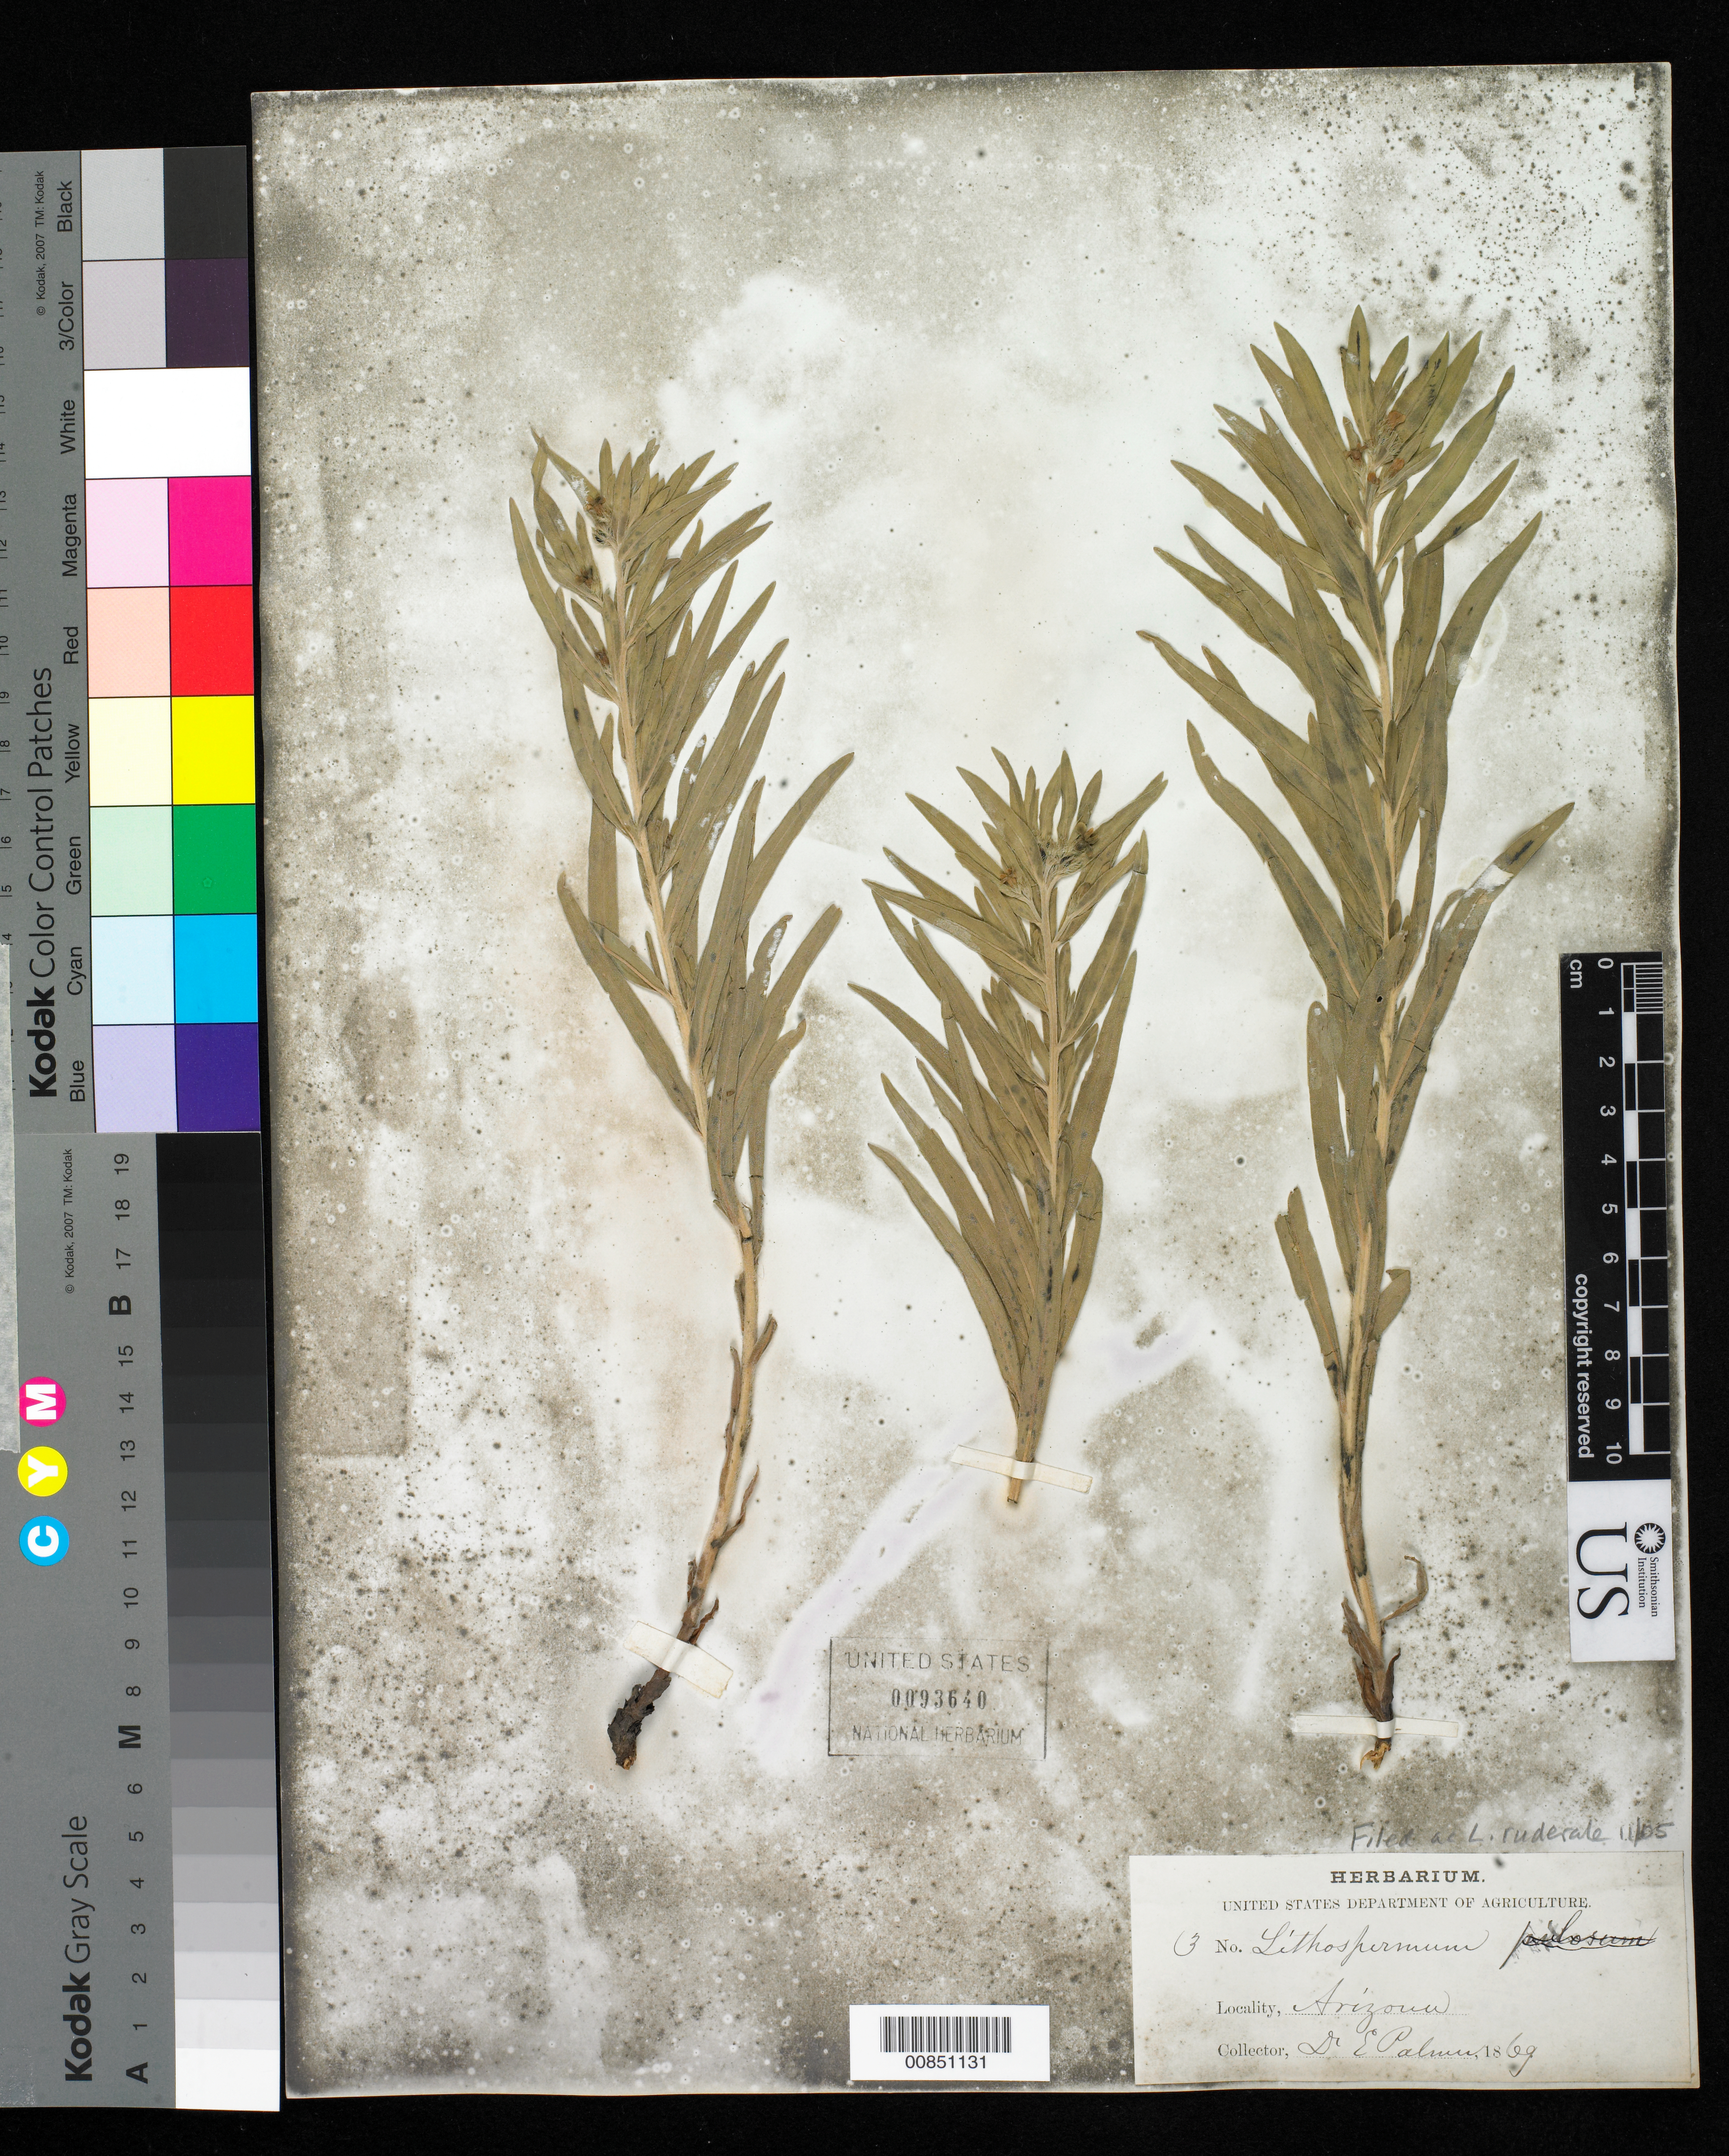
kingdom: Plantae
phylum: Tracheophyta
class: Magnoliopsida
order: Boraginales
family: Boraginaceae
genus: Lithospermum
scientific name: Lithospermum ruderale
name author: Douglas ex Lehm.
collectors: E. Palmer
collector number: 3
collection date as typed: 1869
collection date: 1869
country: United States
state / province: Arizona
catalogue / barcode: US 93640